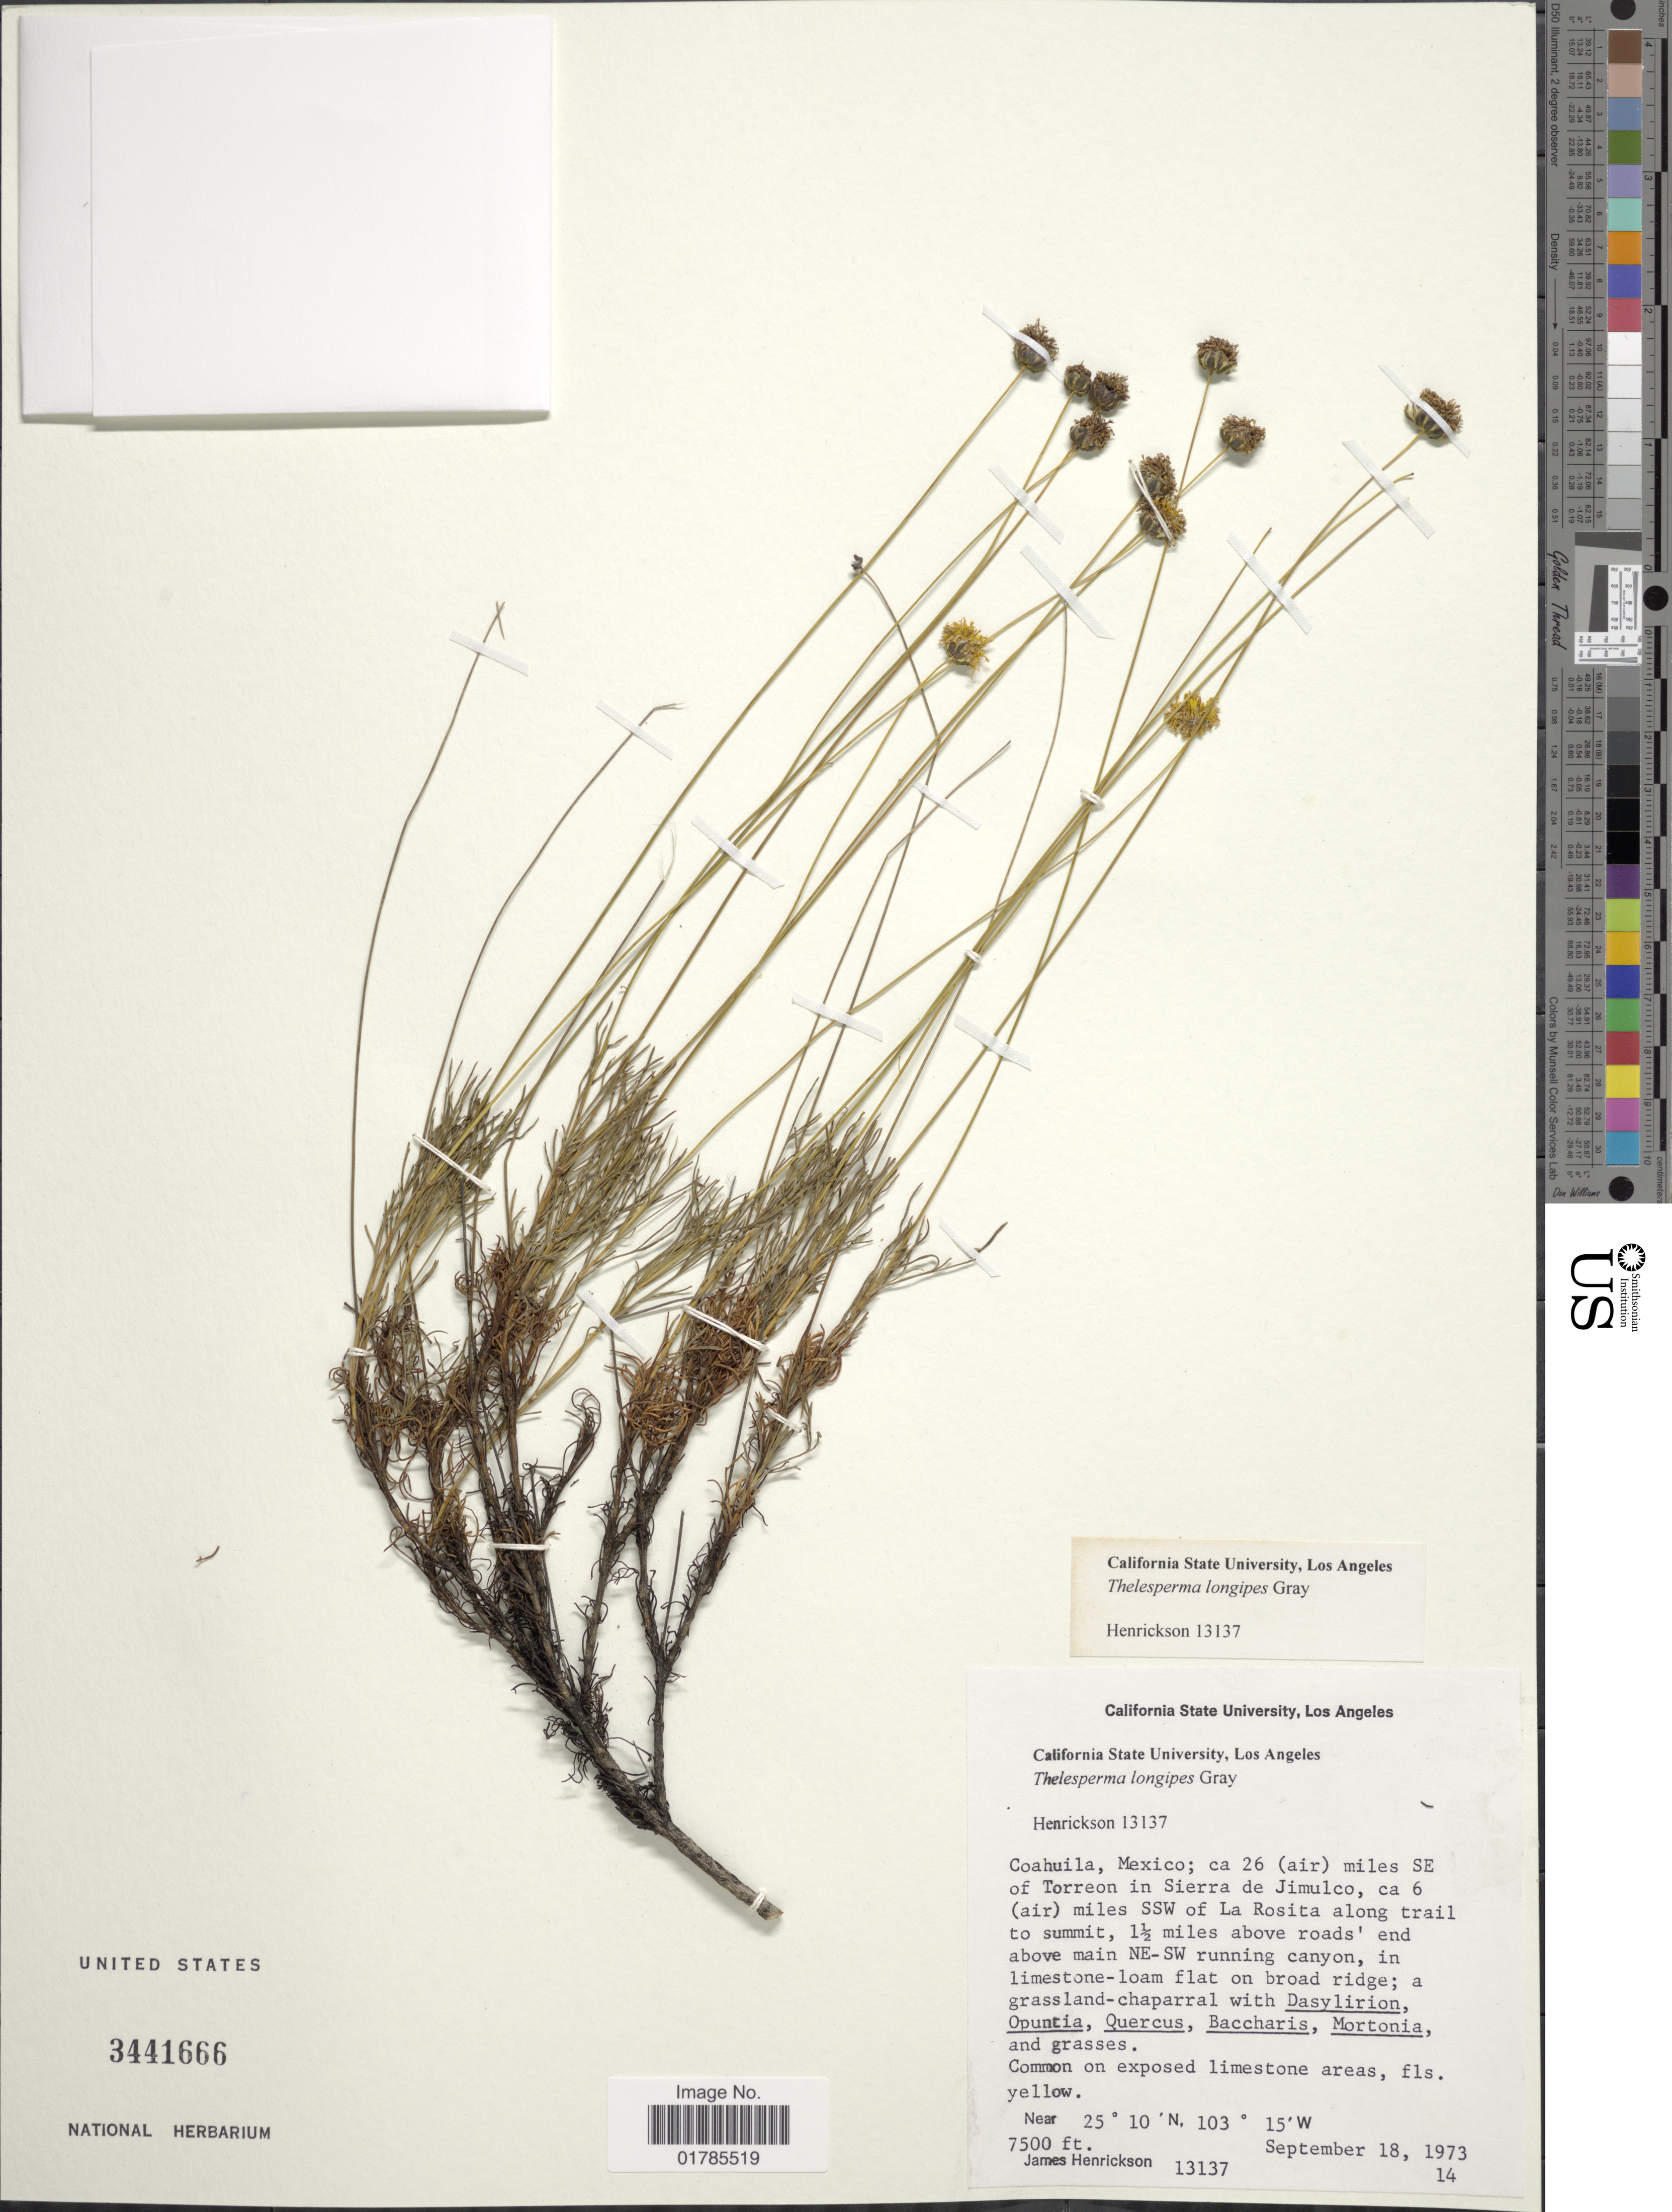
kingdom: Plantae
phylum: Tracheophyta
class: Magnoliopsida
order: Asterales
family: Asteraceae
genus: Thelesperma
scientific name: Thelesperma longipes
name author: A. Gray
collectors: J. S. Henrickson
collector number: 13137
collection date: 1973-09-18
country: Mexico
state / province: Coahuila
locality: Ca 26 (air) miles Se of Torreon in Sierra de Jimulco, ca 6 (air) miles SSW of La Rosita along trail to summit, 1 1/2 miles above roads end above main Ne-Sw running canyon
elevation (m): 2286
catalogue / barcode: US 3441666